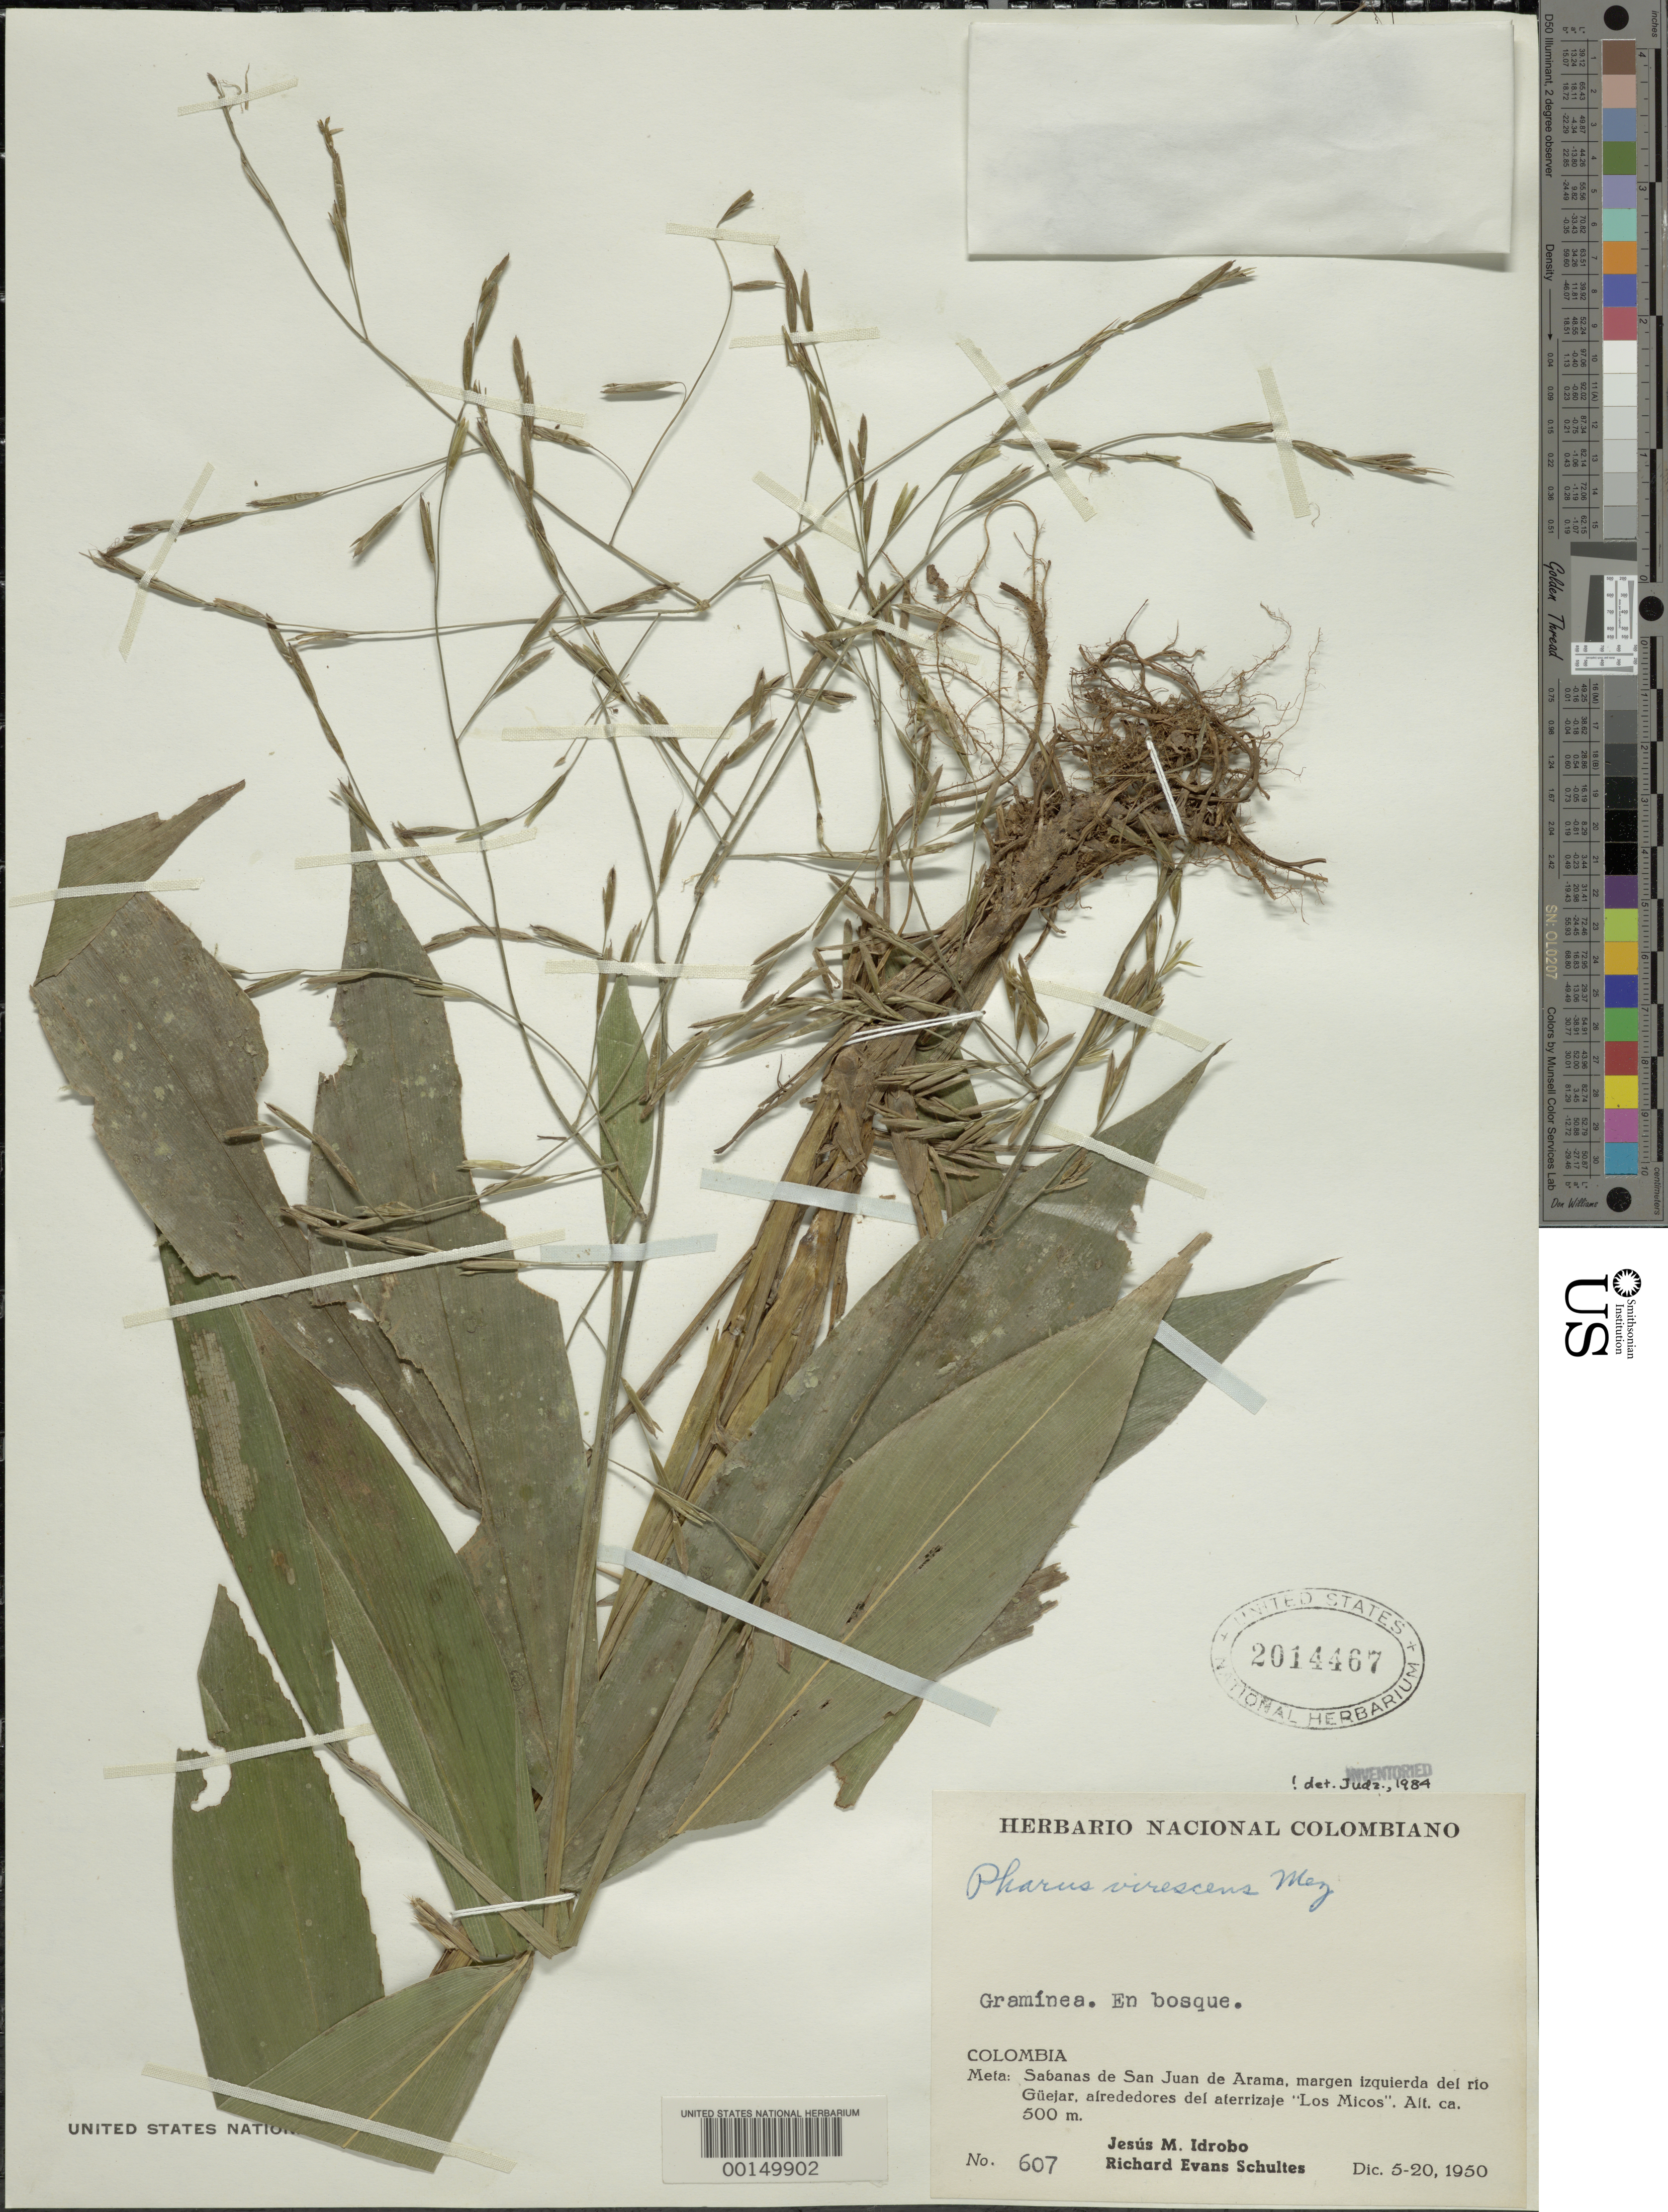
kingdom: Plantae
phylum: Tracheophyta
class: Liliopsida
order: Poales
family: Poaceae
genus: Pharus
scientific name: Pharus virescens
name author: Döll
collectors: J. M. Idrobo & R. E. Schultes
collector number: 607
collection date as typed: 05 Dec 1950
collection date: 1950-12-05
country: Colombia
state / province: Meta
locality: Sabanas de San Juan de Arama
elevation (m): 500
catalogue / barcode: US 2014467